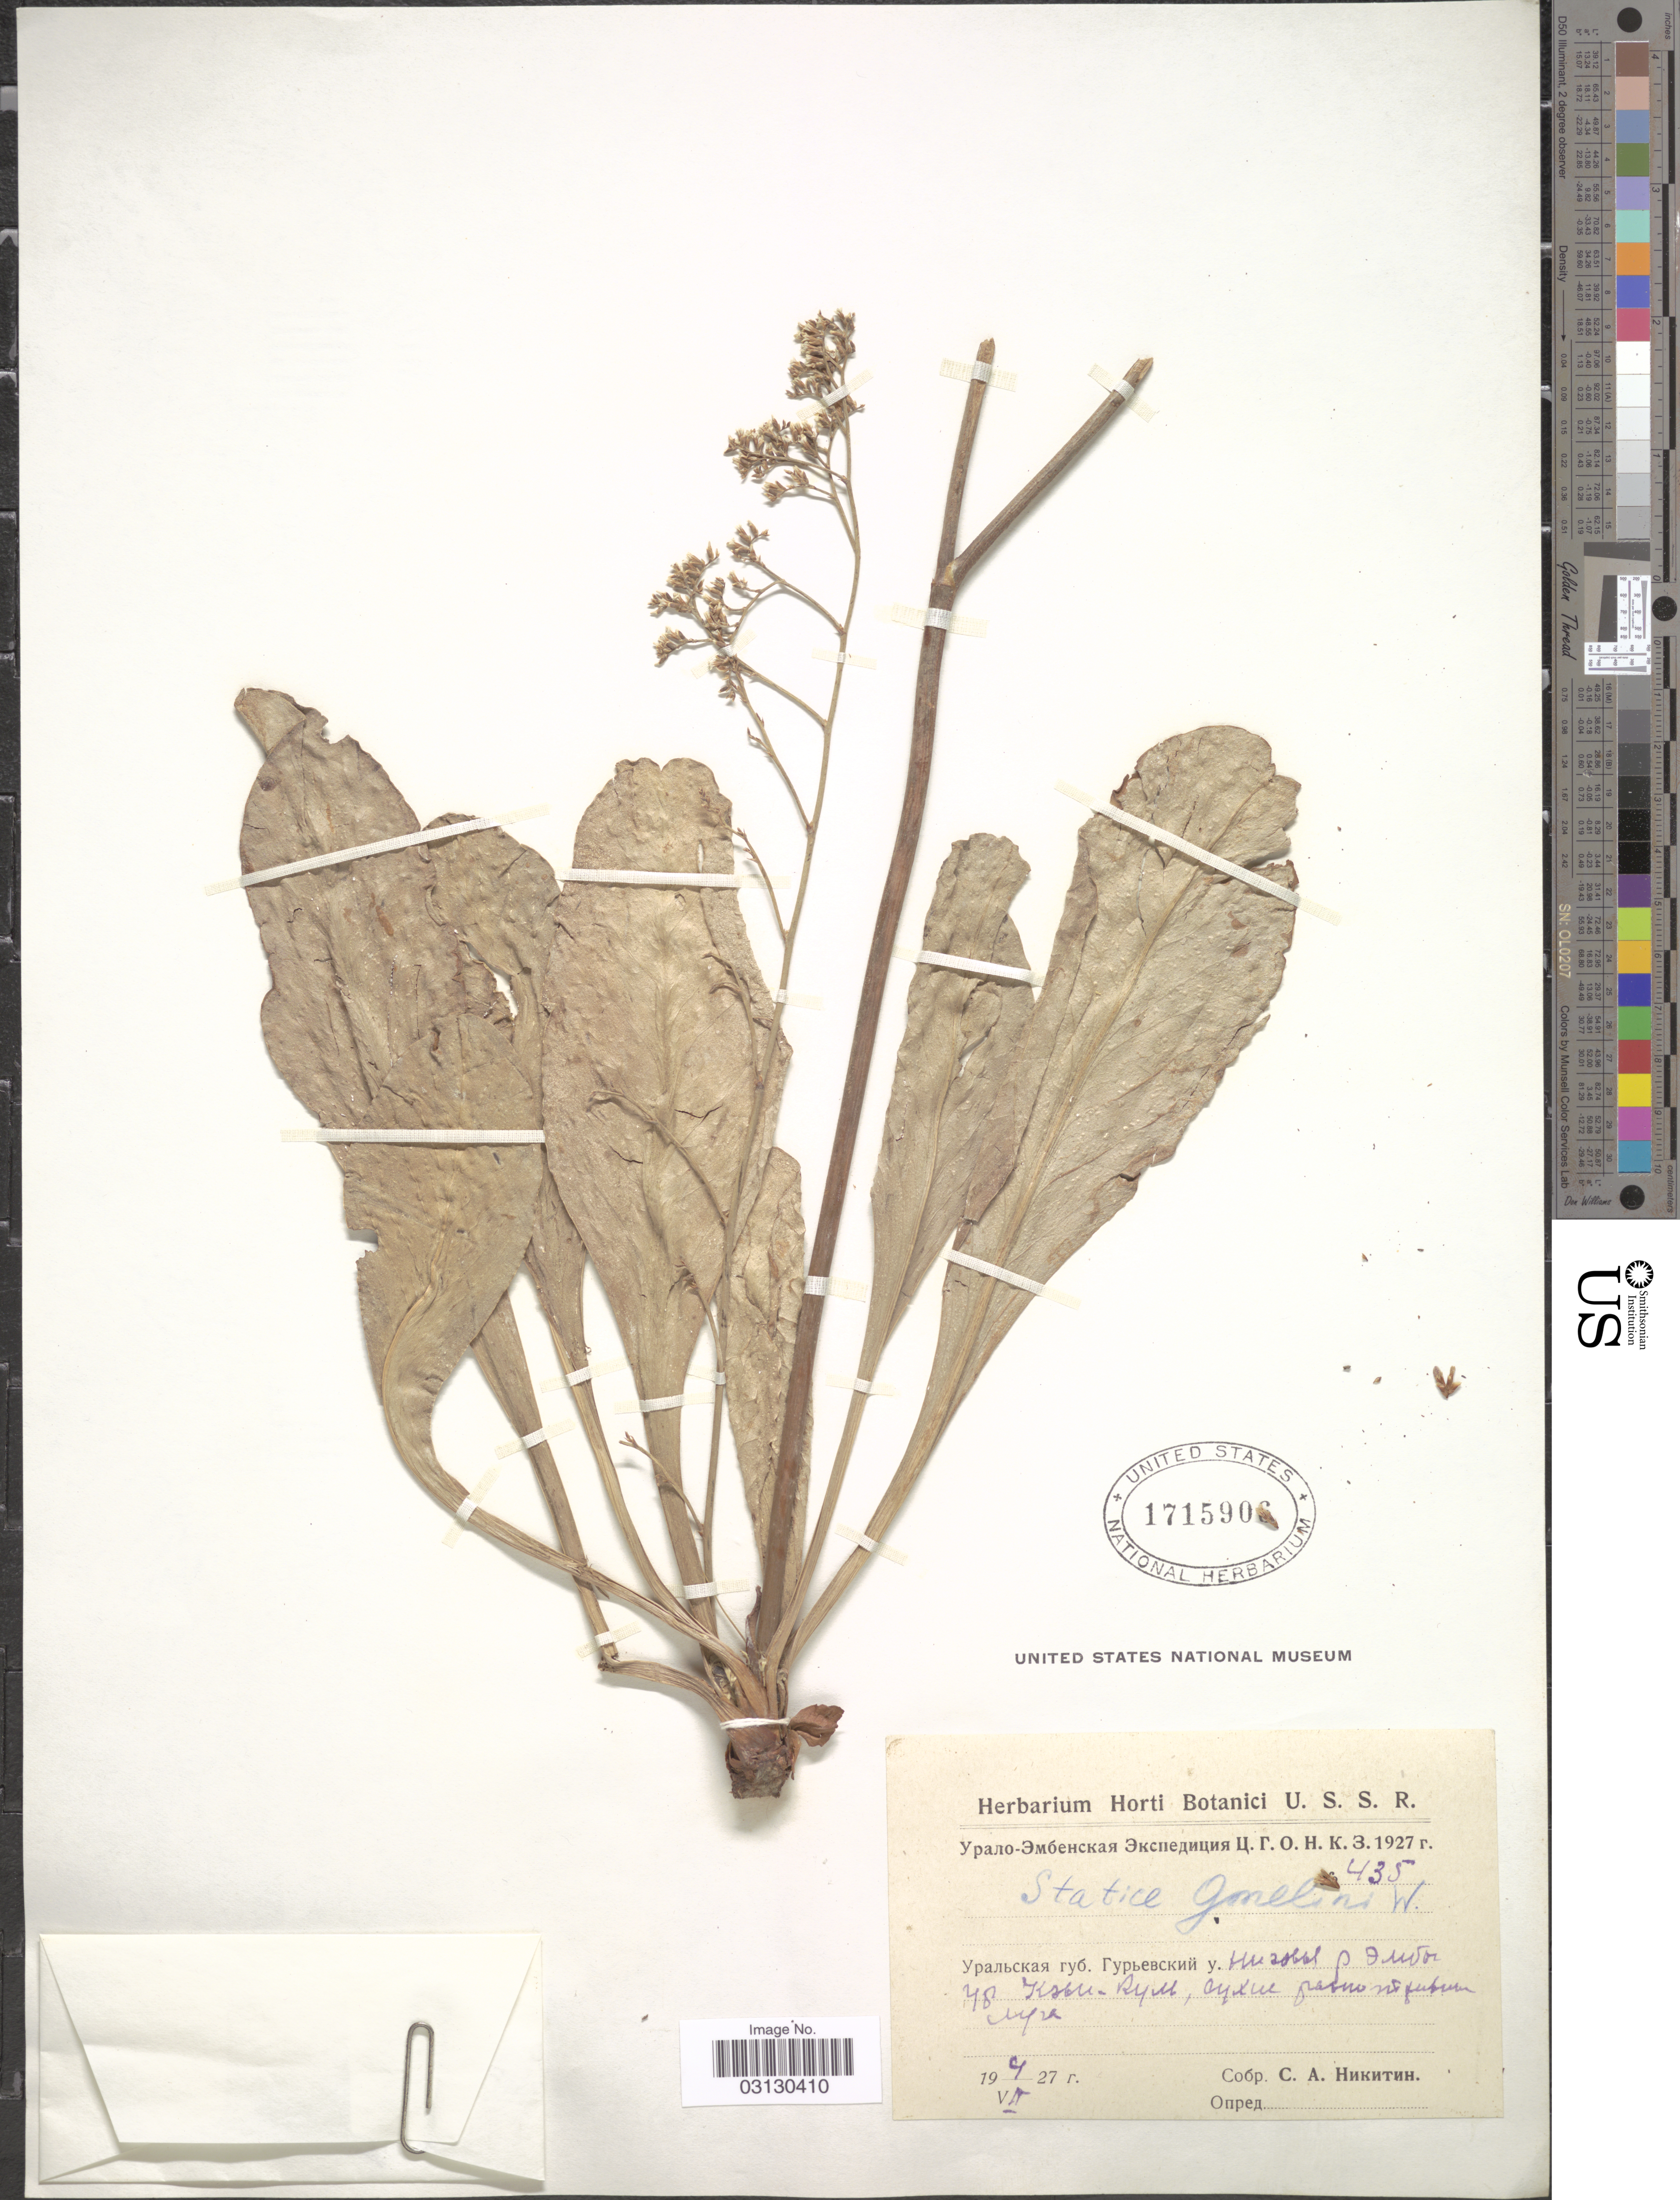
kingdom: Plantae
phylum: Tracheophyta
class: Magnoliopsida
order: Caryophyllales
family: Plumbaginaceae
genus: Limonium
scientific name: Limonium gmelinii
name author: (Willd.) Kuntze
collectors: S. A. Nikitin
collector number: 435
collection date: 1927-07-04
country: Kazakhstan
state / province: Atyrau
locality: Emba River.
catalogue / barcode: US 1715906